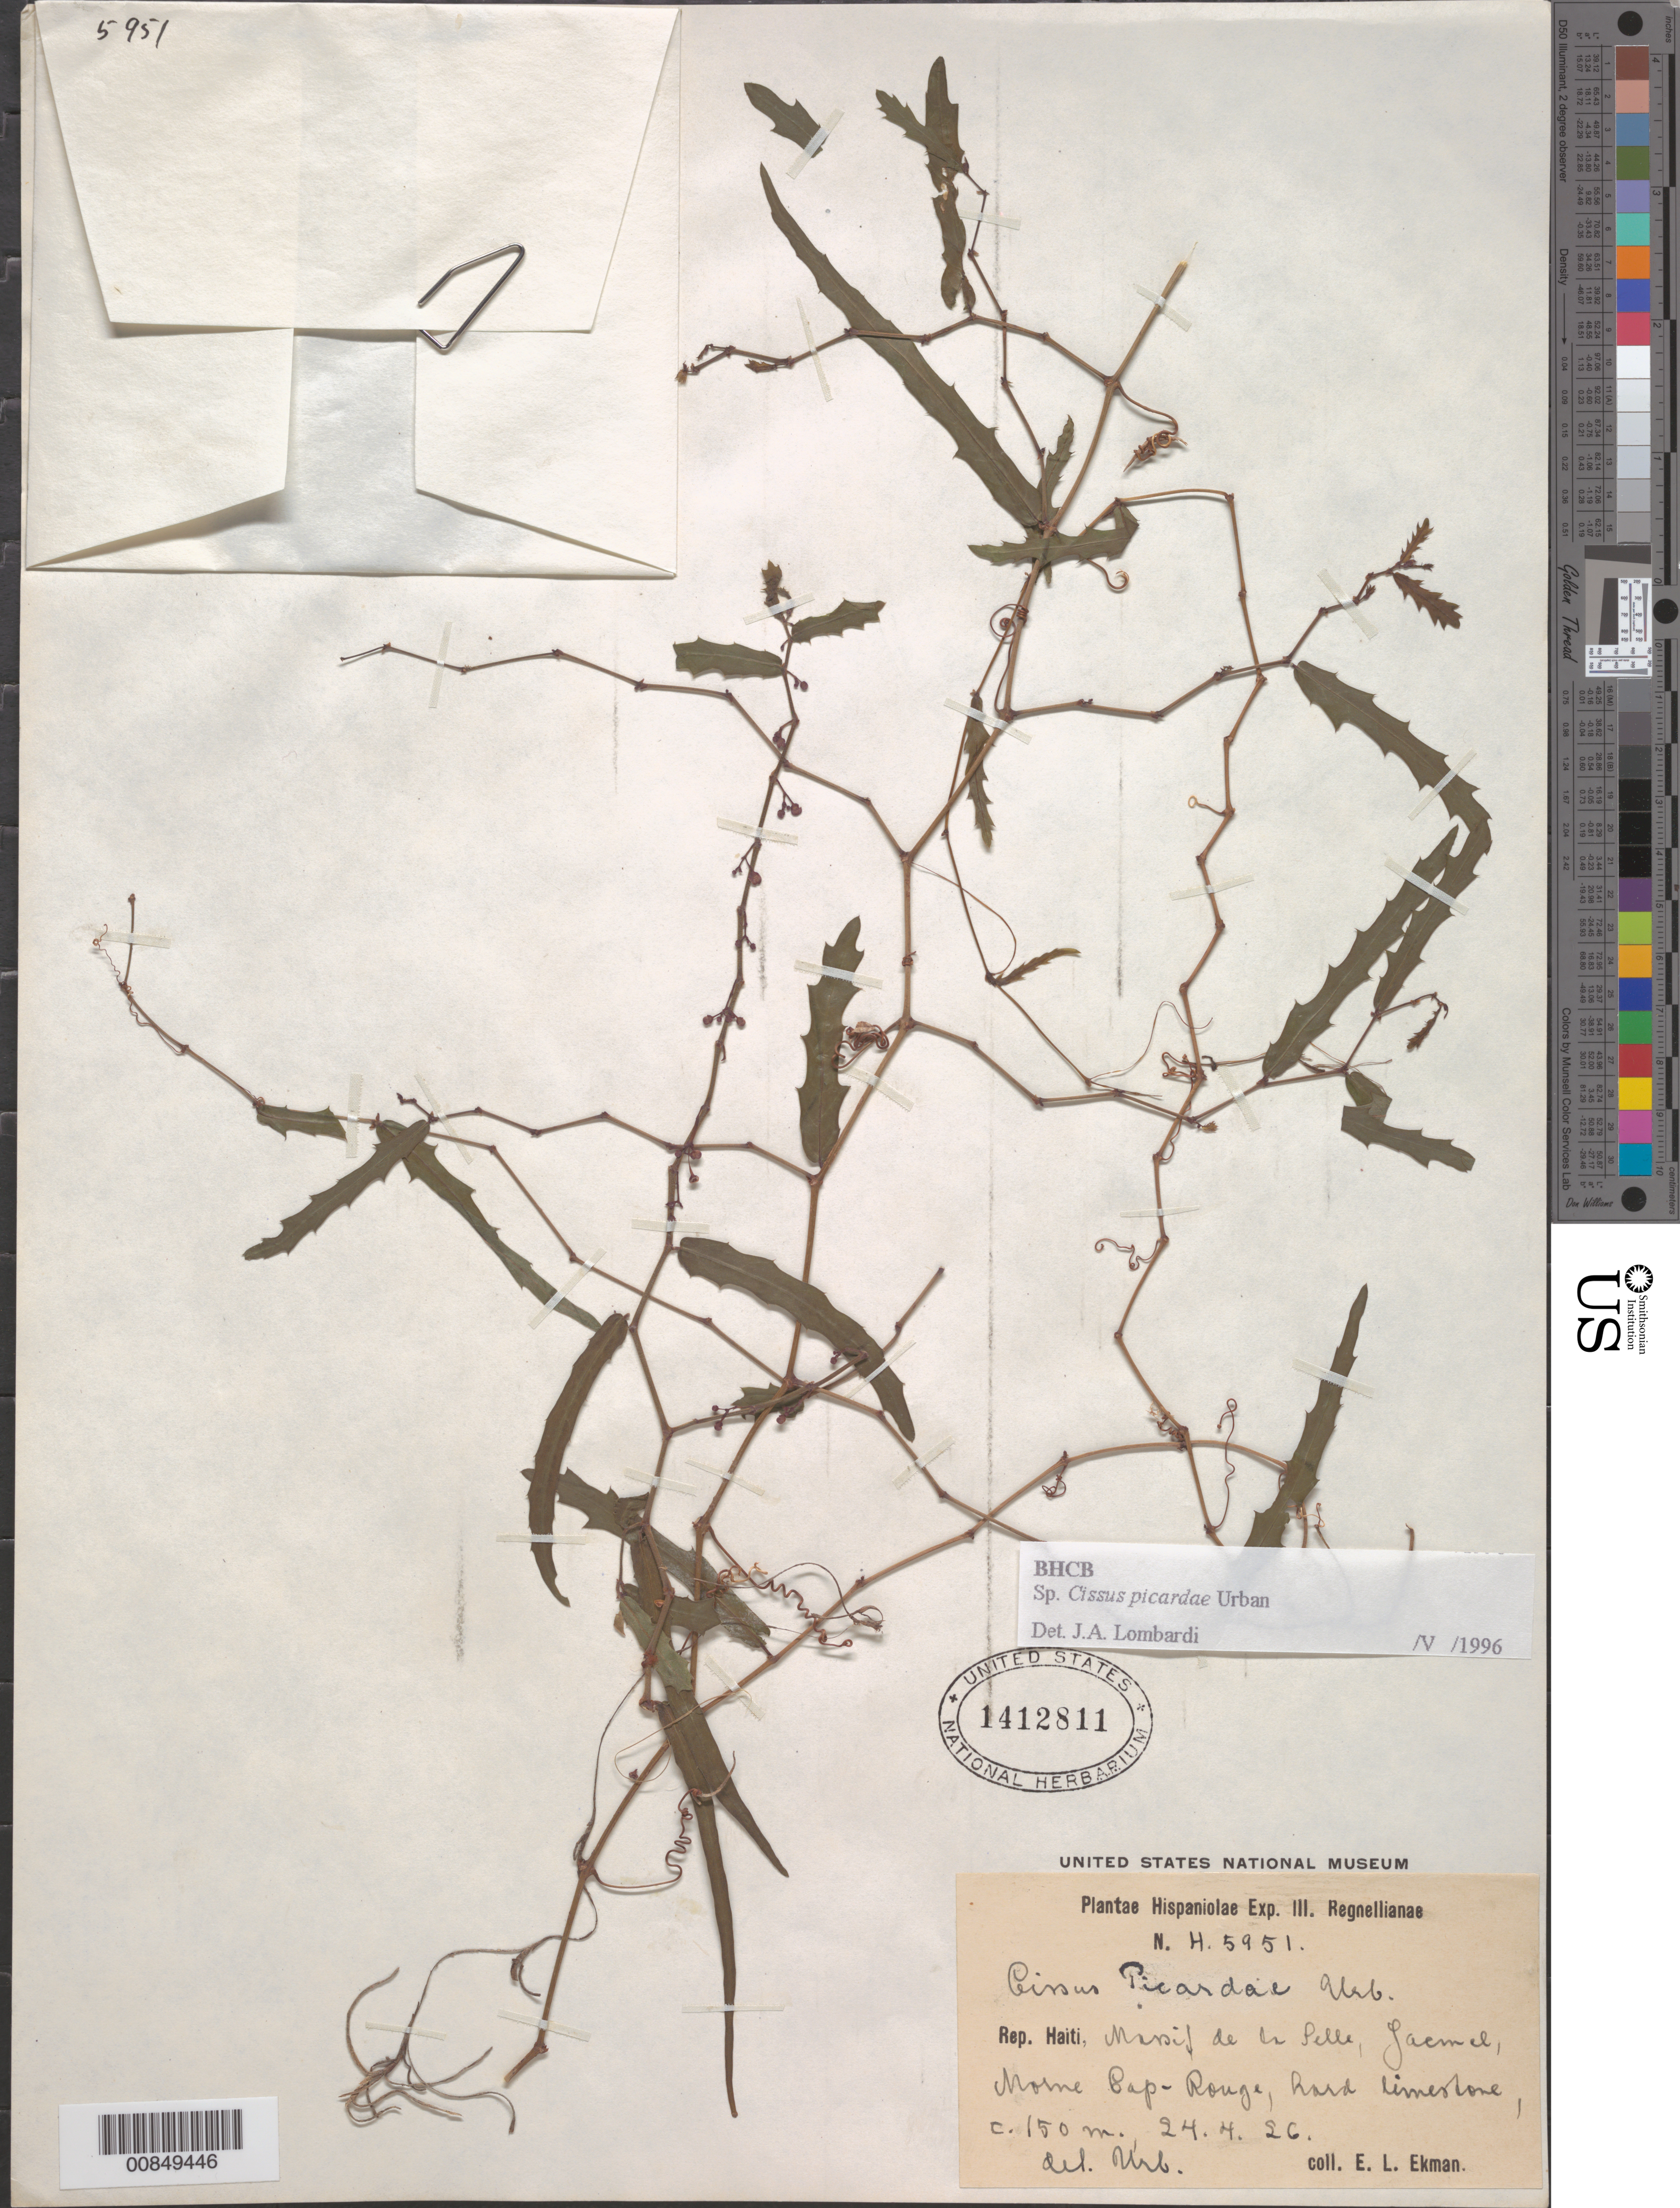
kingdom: Plantae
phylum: Tracheophyta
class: Magnoliopsida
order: Vitales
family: Vitaceae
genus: Cissus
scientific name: Cissus picardae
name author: Urb.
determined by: Lombardi, Julio A.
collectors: E. L. Ekman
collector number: H 5951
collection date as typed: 24 Apr 1926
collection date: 1926-04-24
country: Haiti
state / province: Sud-Est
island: Hispaniola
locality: Massif de la Selle, Jacmel, Morne Cap-Rouge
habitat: Hard limestone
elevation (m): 150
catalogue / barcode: US 1412811